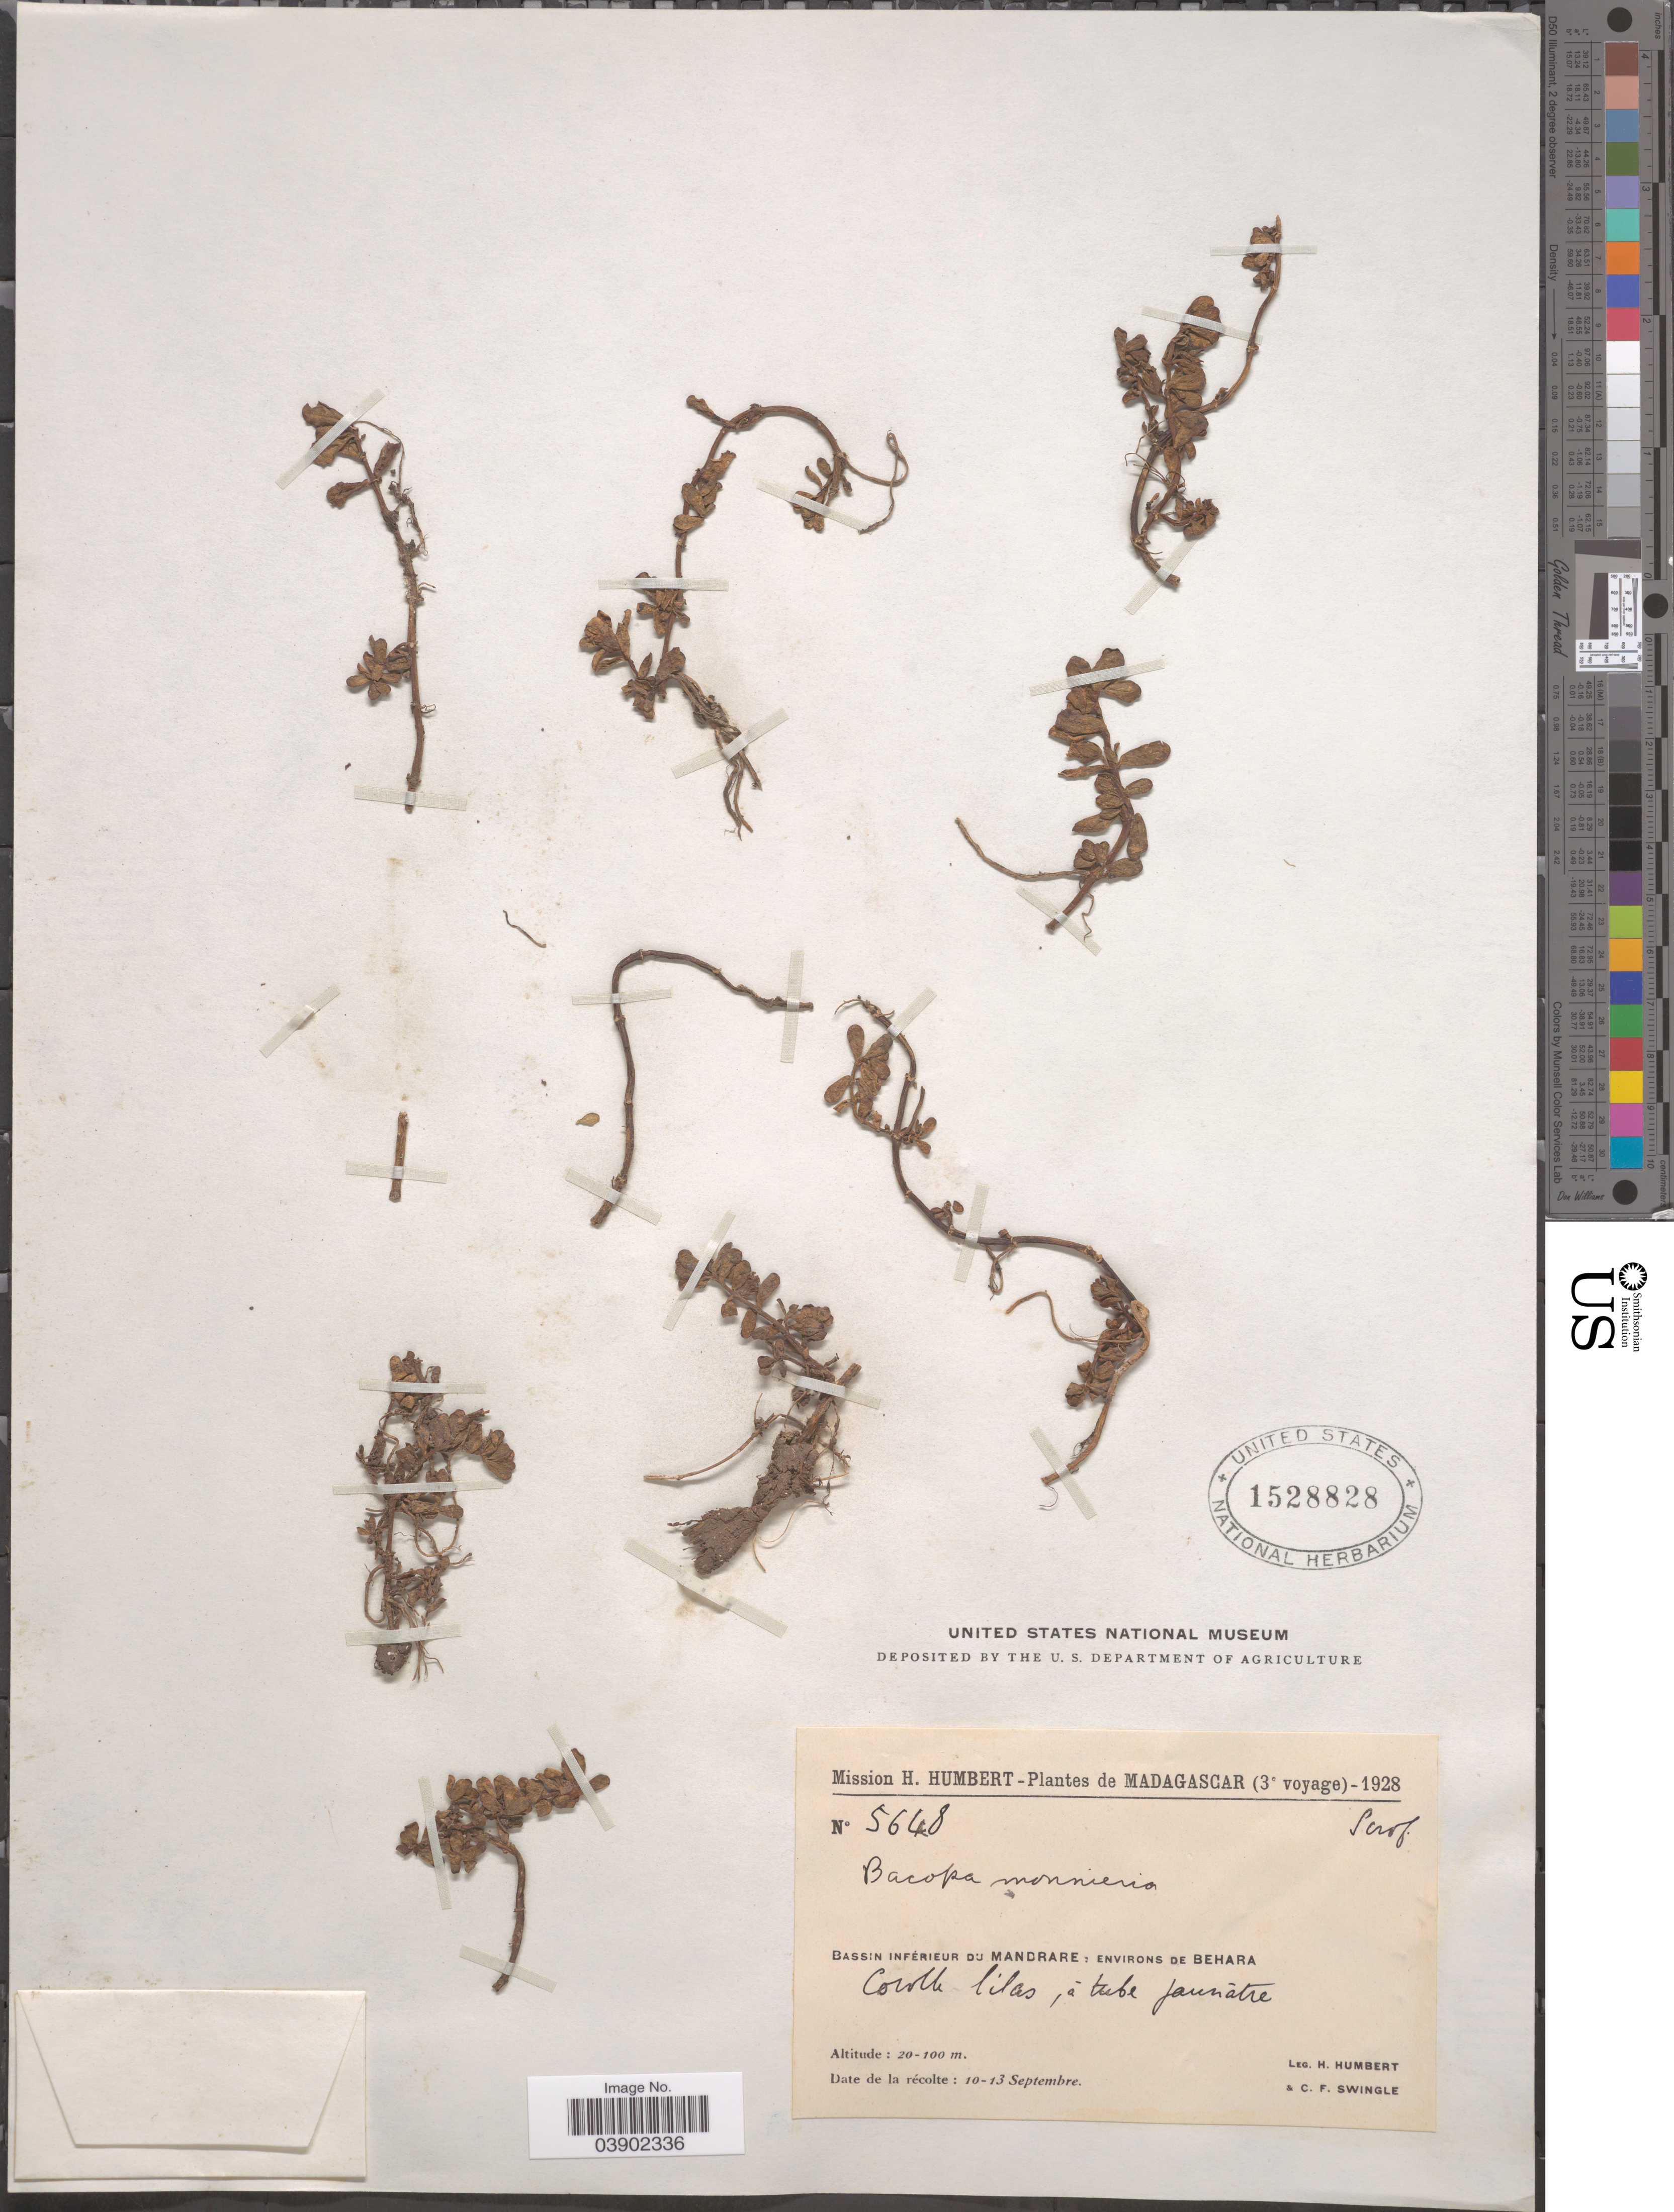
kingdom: Plantae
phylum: Tracheophyta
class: Magnoliopsida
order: Lamiales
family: Plantaginaceae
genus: Bacopa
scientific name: Bacopa monnieri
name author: (L.) Wettst.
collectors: H. Humbert & C. Swingle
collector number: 5648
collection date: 1928-09-10/1928-09-13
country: Madagascar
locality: Bassin inférieur du Mandrare: Environs de Behara.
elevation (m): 20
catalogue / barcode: US 1528828